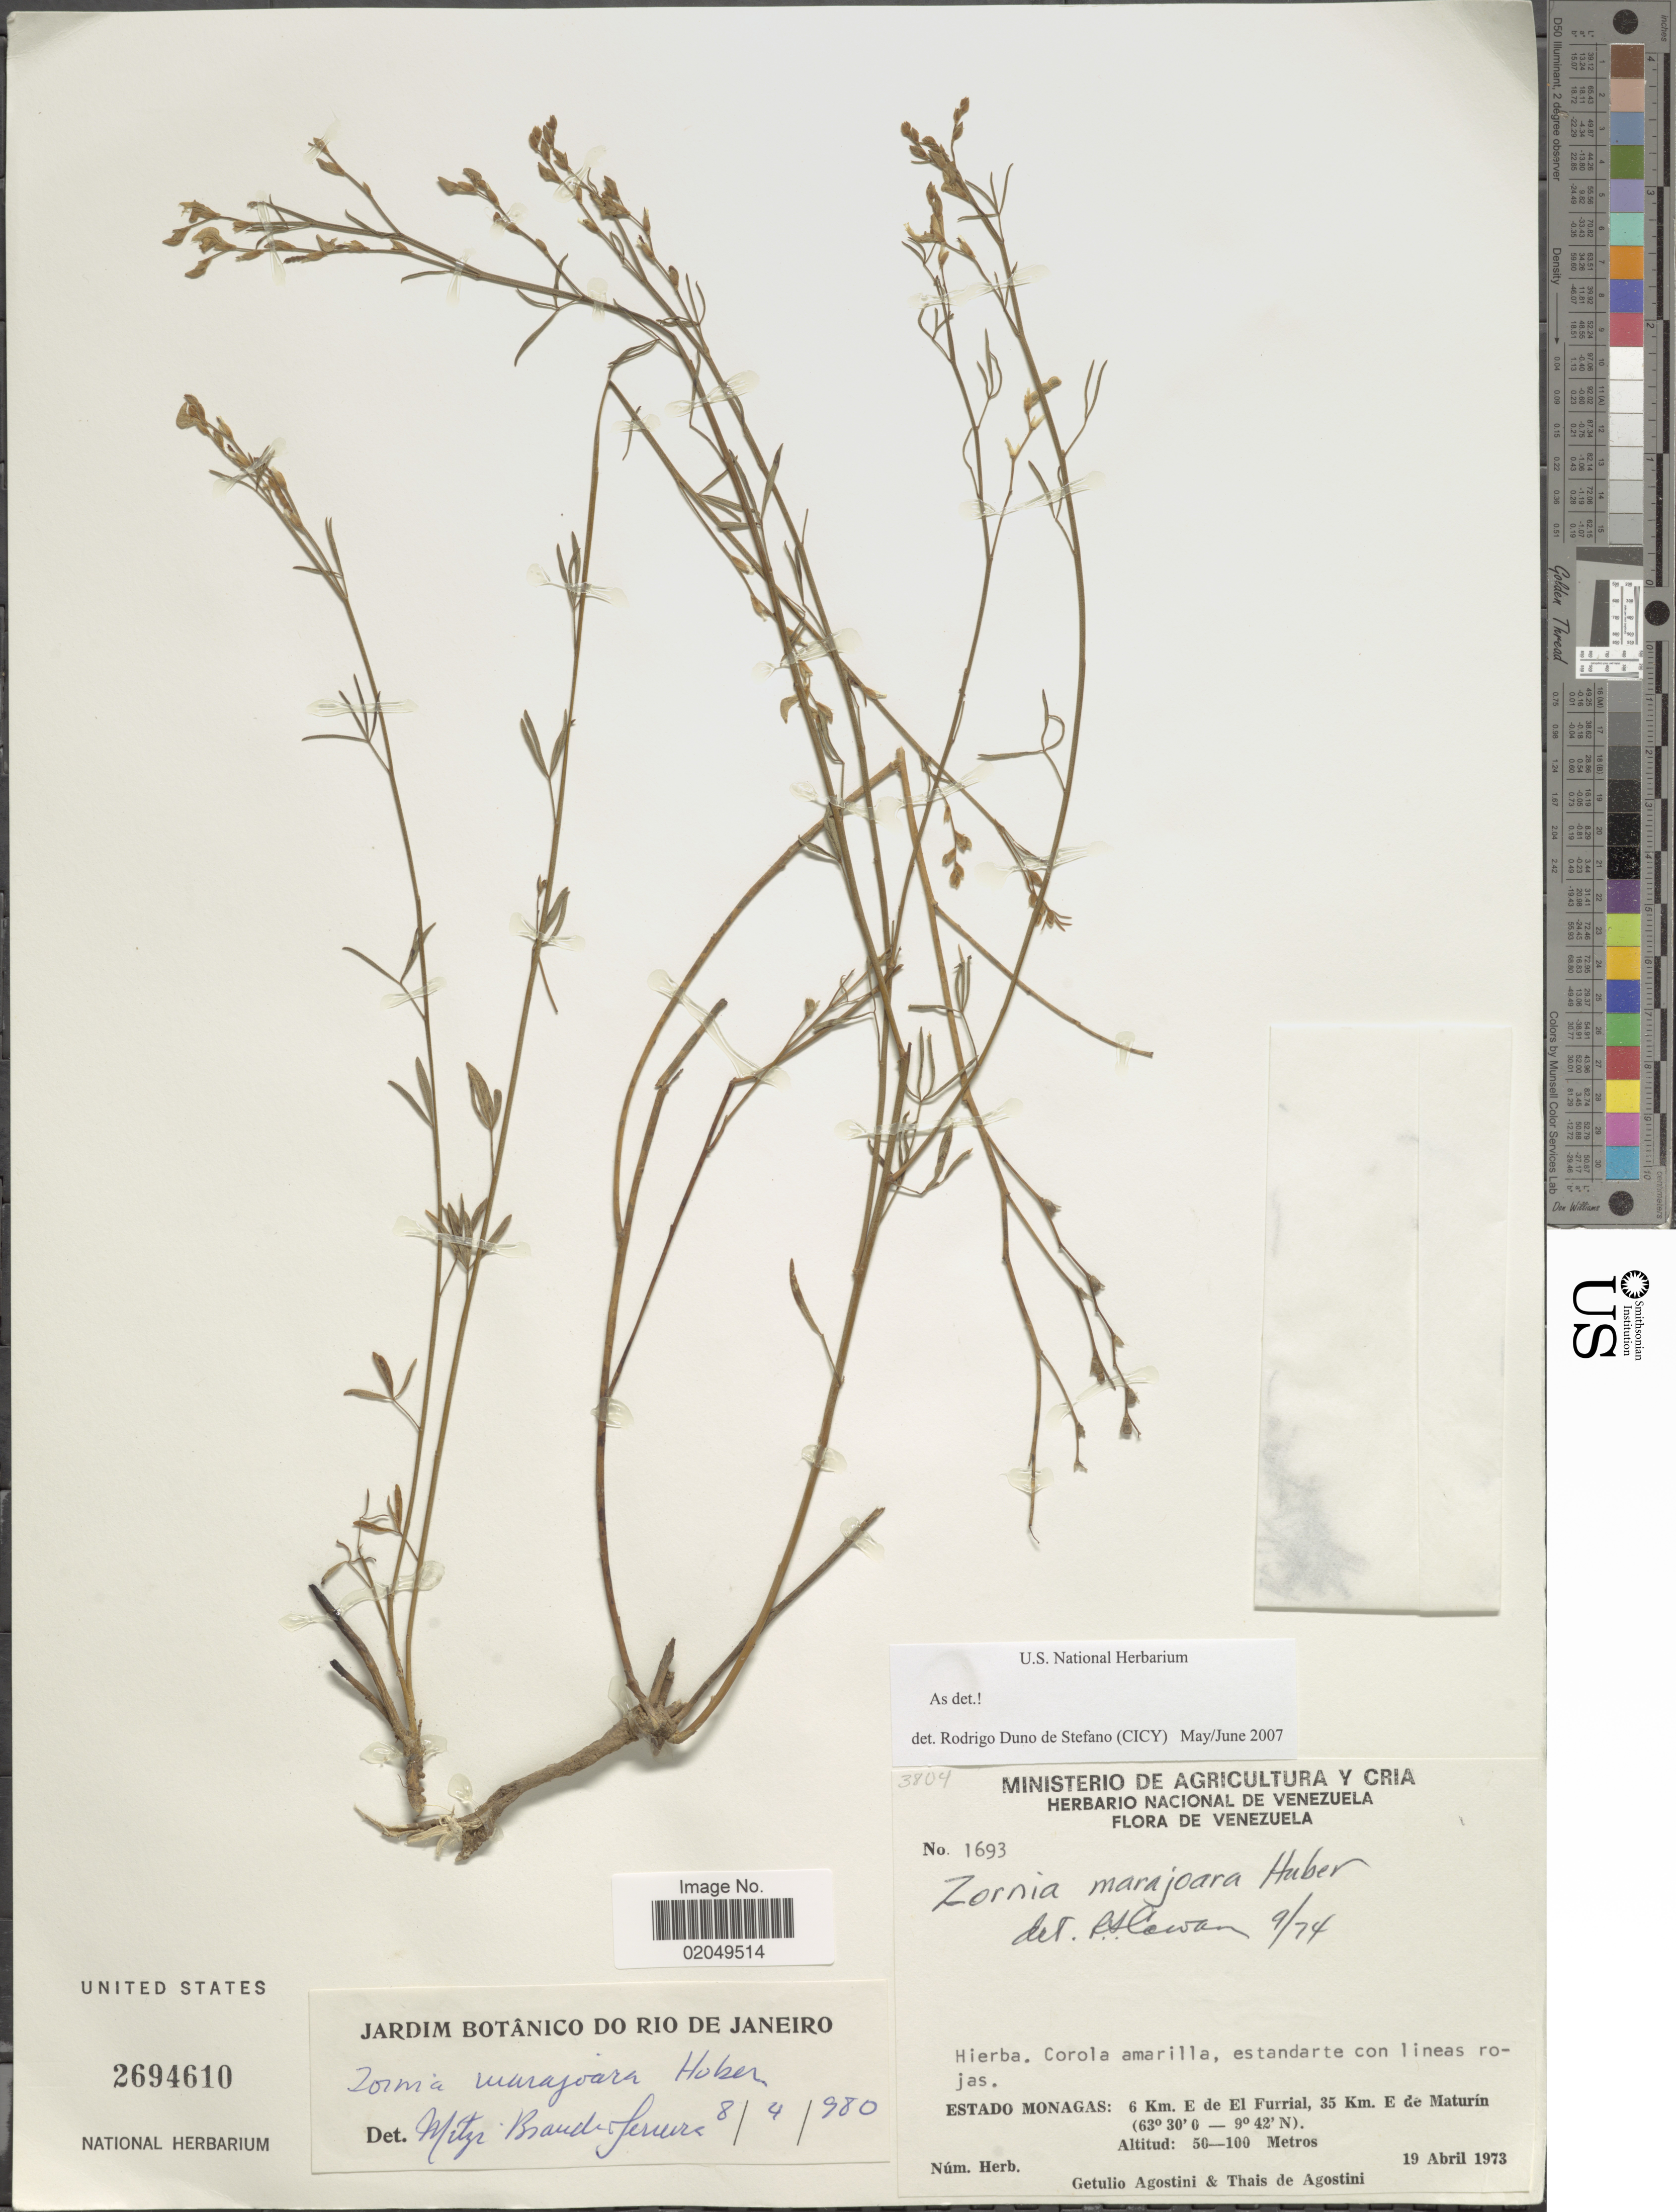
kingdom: Plantae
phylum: Tracheophyta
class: Magnoliopsida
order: Fabales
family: Fabaceae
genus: Zornia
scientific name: Zornia marajoara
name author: Huber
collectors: G. Agostini & T. Agostini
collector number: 1693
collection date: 1973-04-19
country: Venezuela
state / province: Monagas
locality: Estandarte con lineas rojas, 6 km. E de El Furrial, 35 km. E de Maturin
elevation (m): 50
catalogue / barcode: US 2694610